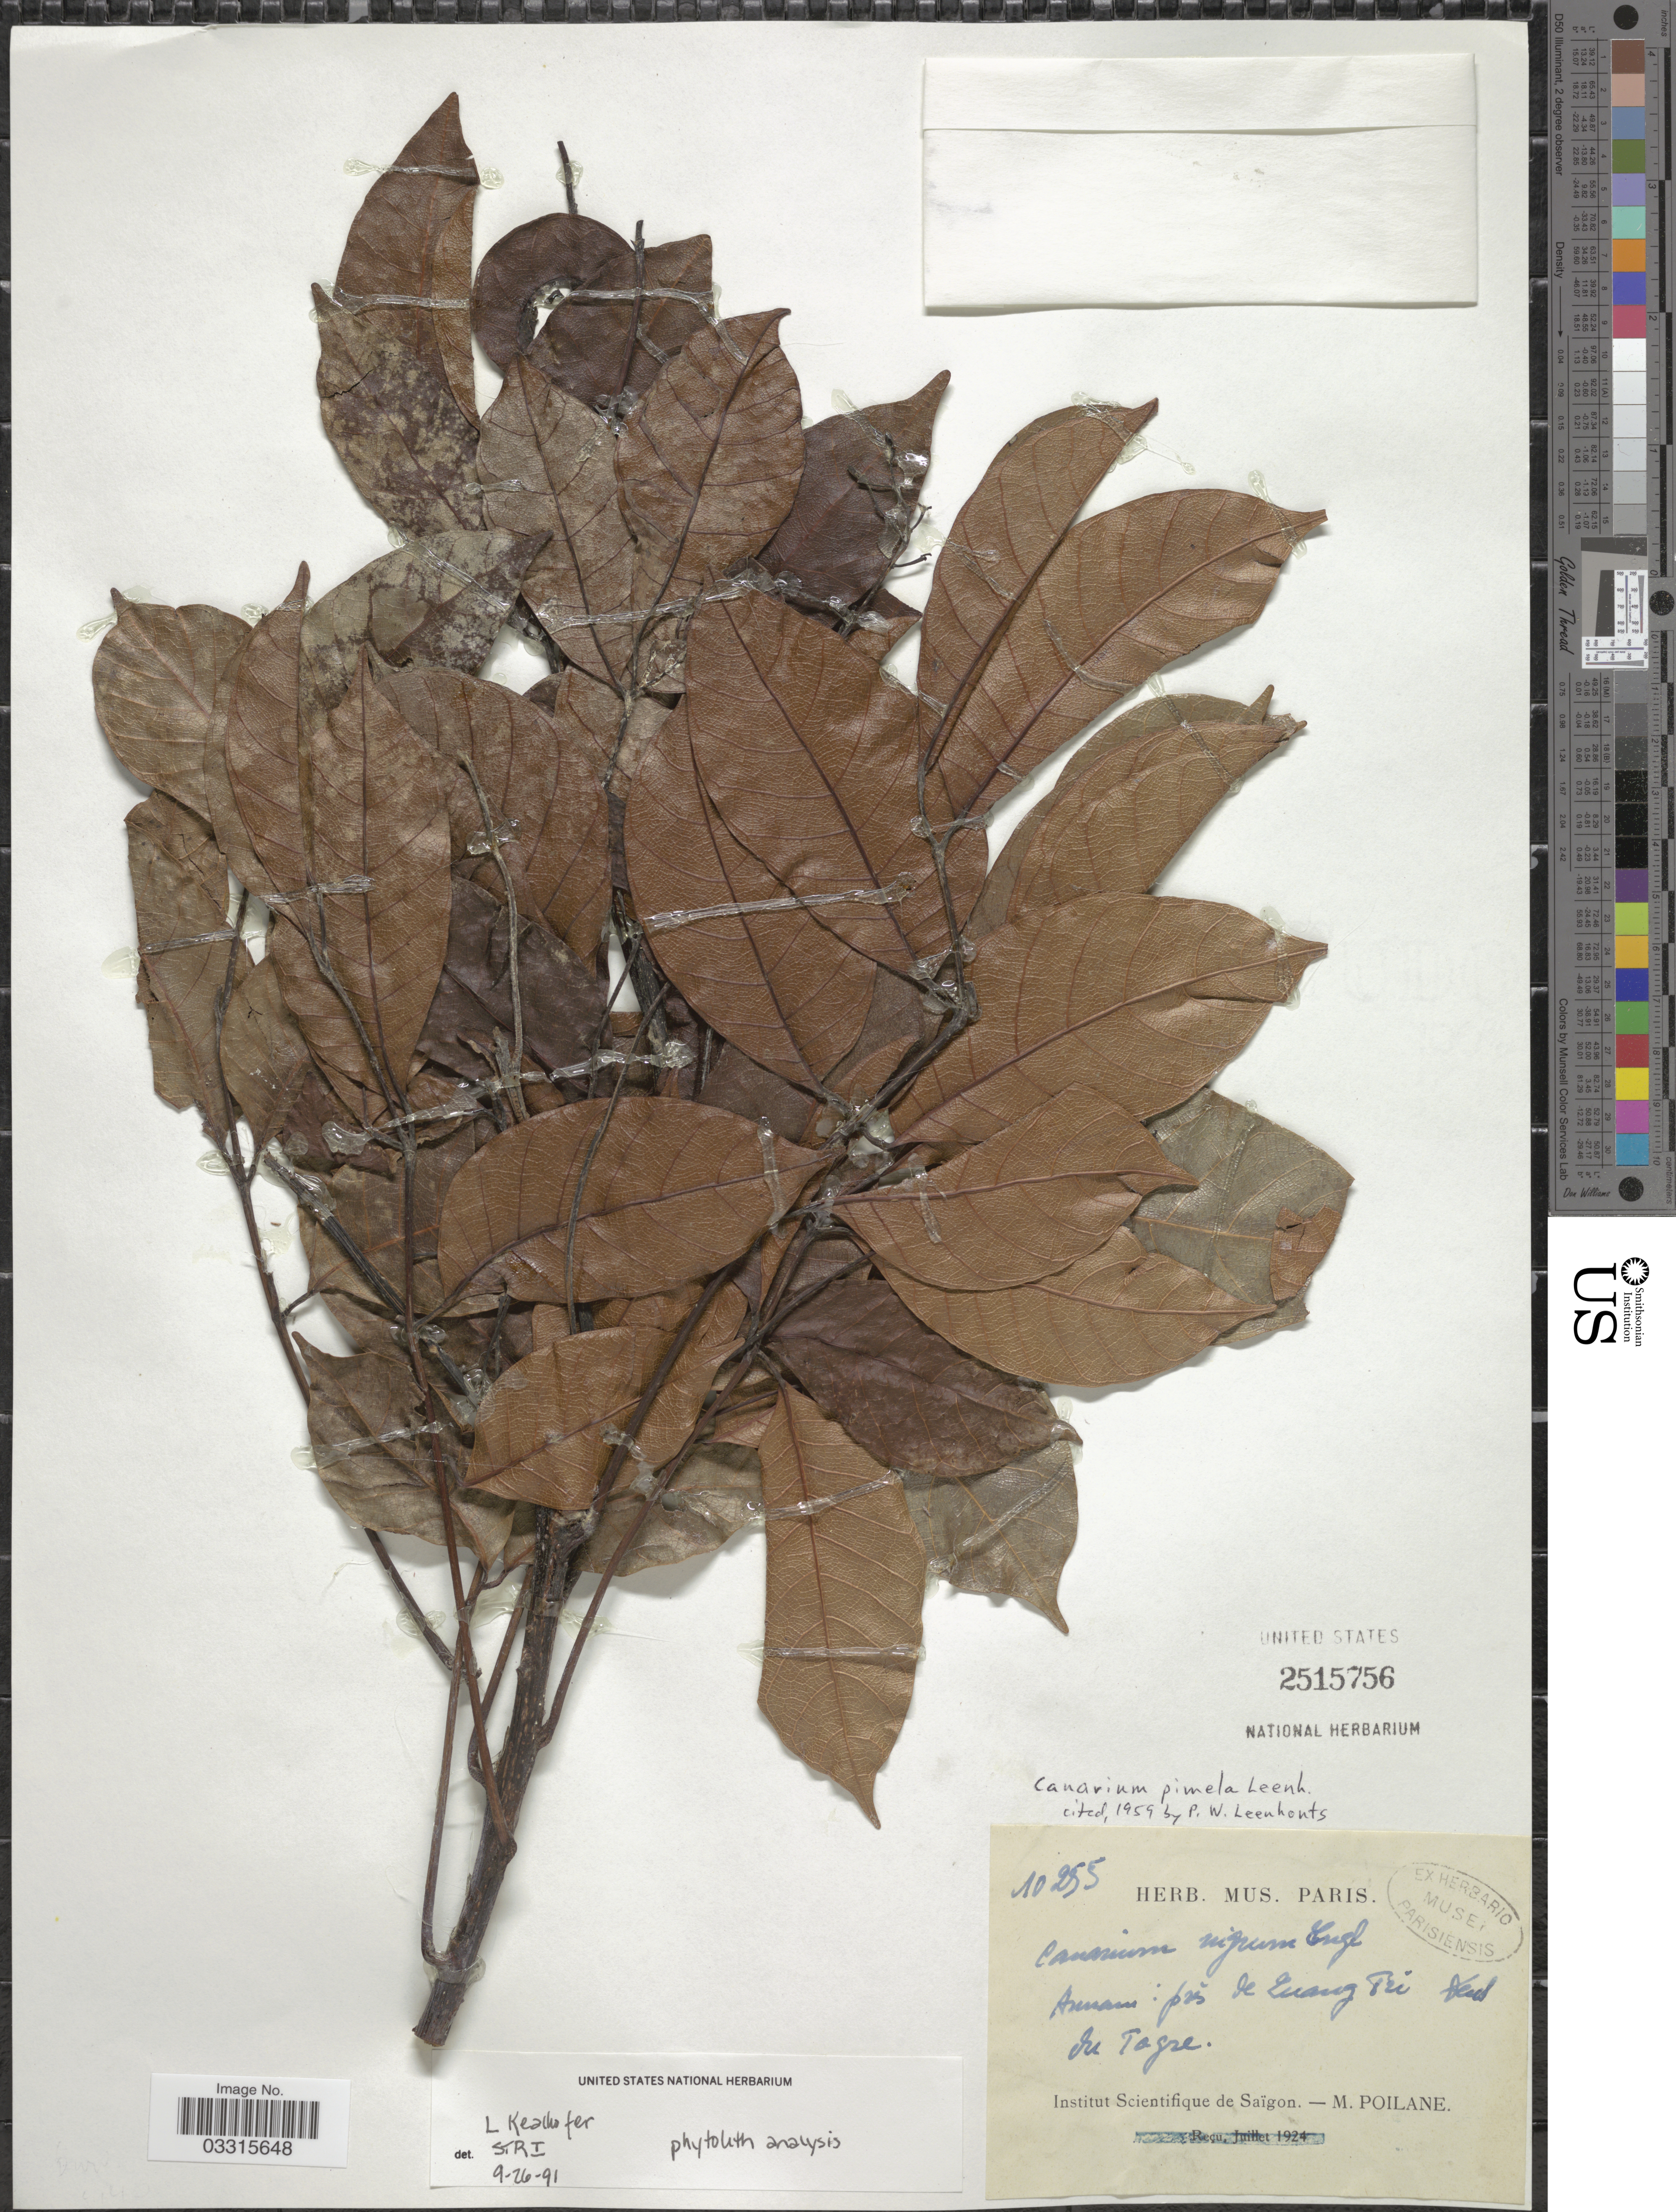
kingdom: Plantae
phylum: Tracheophyta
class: Magnoliopsida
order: Sapindales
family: Burseraceae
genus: Canarium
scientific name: Canarium pimela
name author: K.D. Koenig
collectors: M. Poilane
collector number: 10255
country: Vietnam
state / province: Quang Tri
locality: Annam: prés de Quang Tri du Tagre.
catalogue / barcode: US 2515756